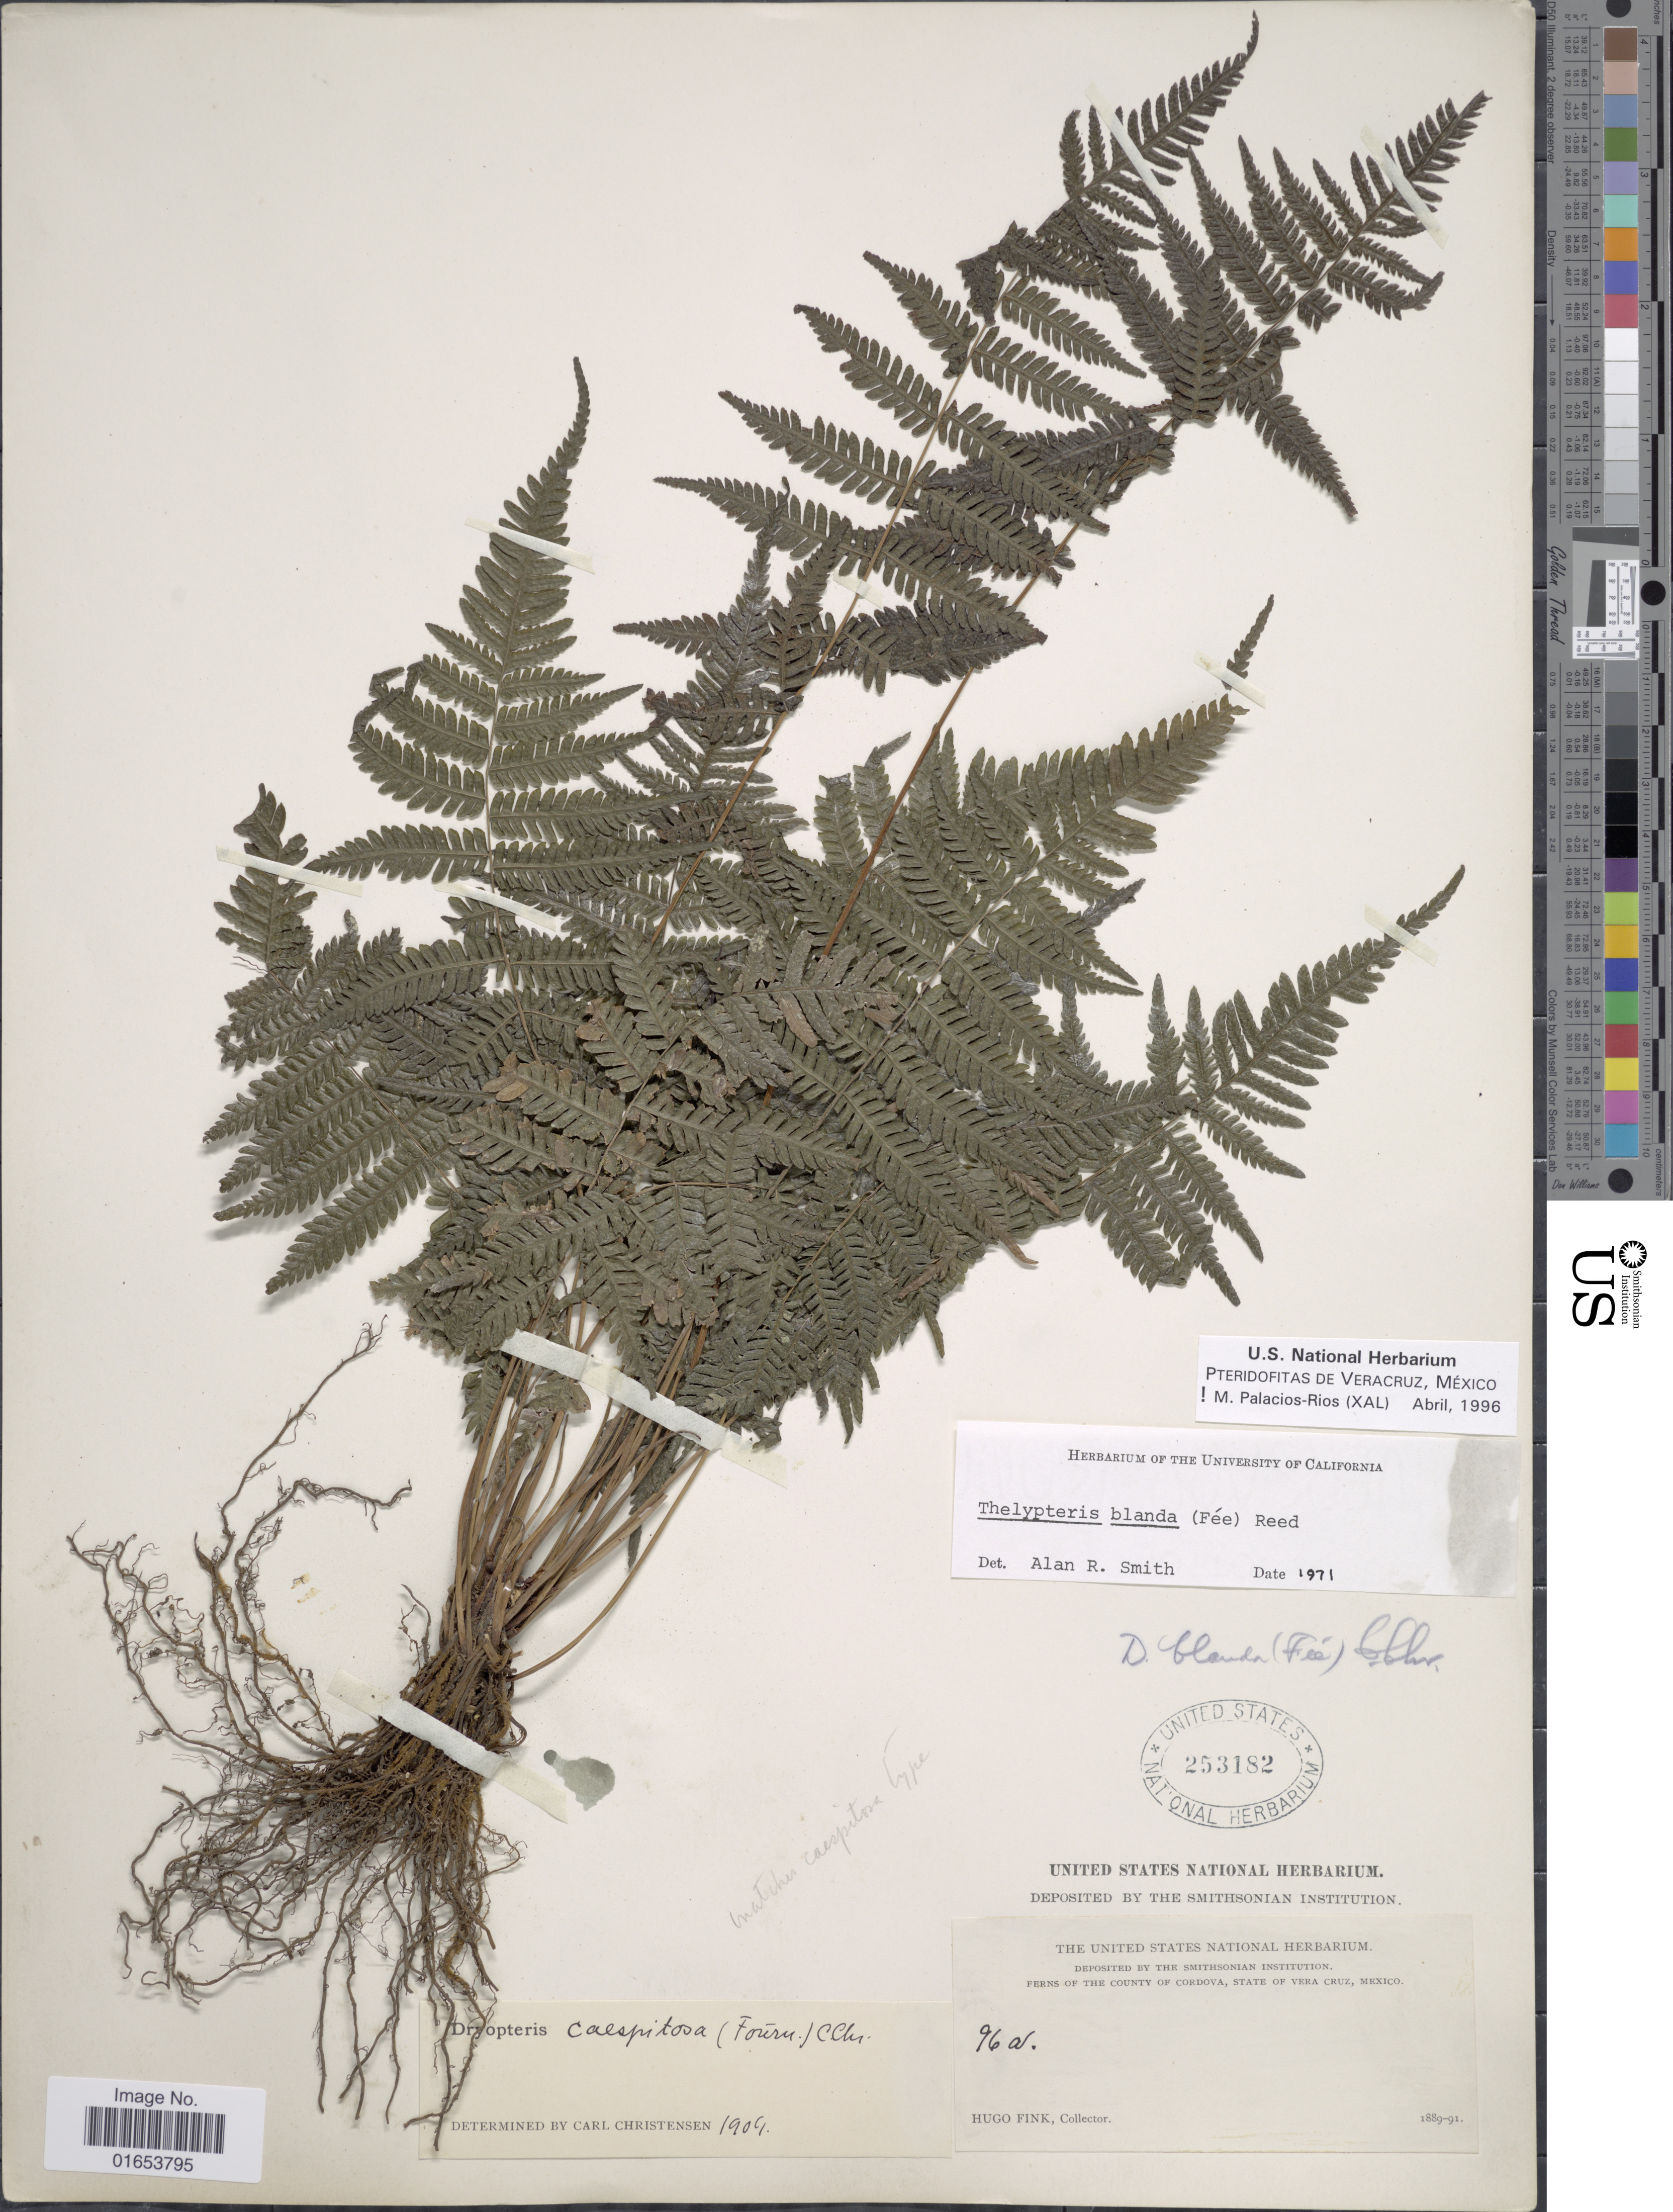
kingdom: Plantae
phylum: Tracheophyta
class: Polypodiopsida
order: Polypodiales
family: Thelypteridaceae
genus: Goniopteris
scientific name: Goniopteris blanda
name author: (Fée) Salino & T.E. Almeida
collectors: H. Fink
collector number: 96a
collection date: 1889/1891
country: Mexico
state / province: Veracruz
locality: County Cordova, State of Vera Cruz, Mexico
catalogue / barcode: US 253182